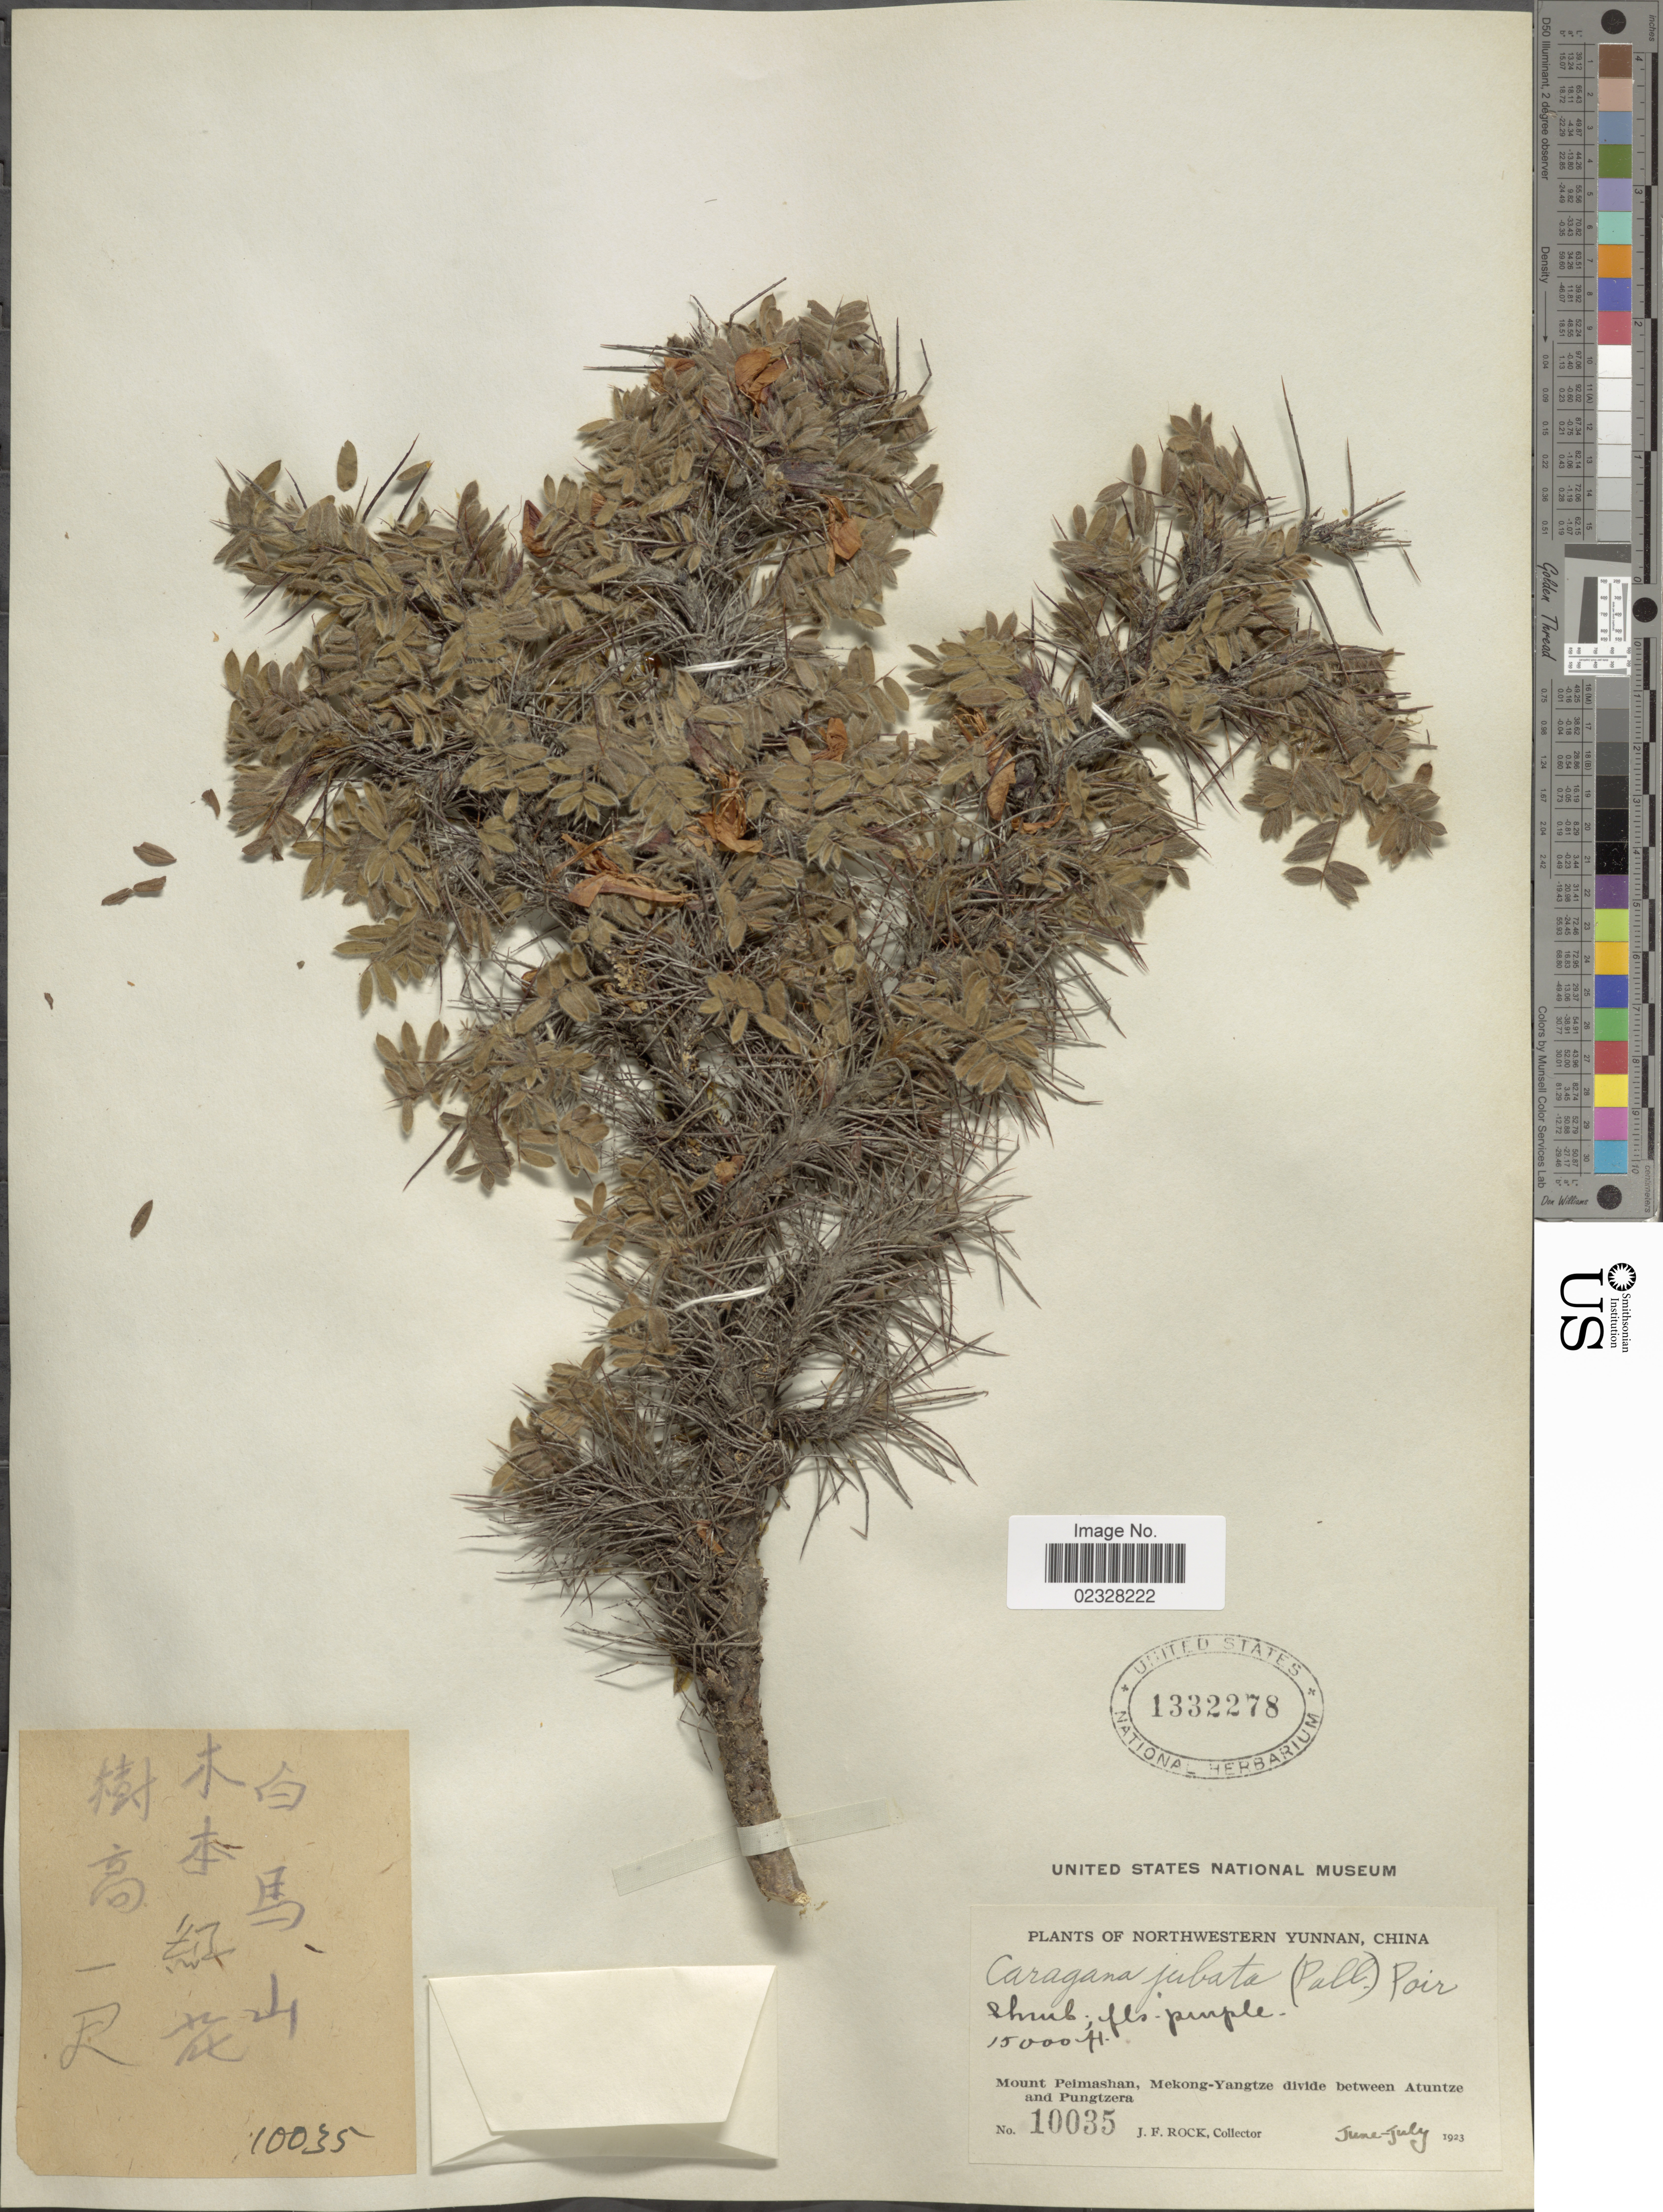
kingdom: Plantae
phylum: Tracheophyta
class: Magnoliopsida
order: Fabales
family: Fabaceae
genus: Caragana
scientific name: Caragana jubata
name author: Poir.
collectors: J. Rock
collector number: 10035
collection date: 1923-06/1923-07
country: China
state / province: Yunnan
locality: Northwestern Yunnan. Mount Peimashan, Mekong-Yangtze divide between Atuntze and Pungtzera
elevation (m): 4572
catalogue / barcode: US 1332278